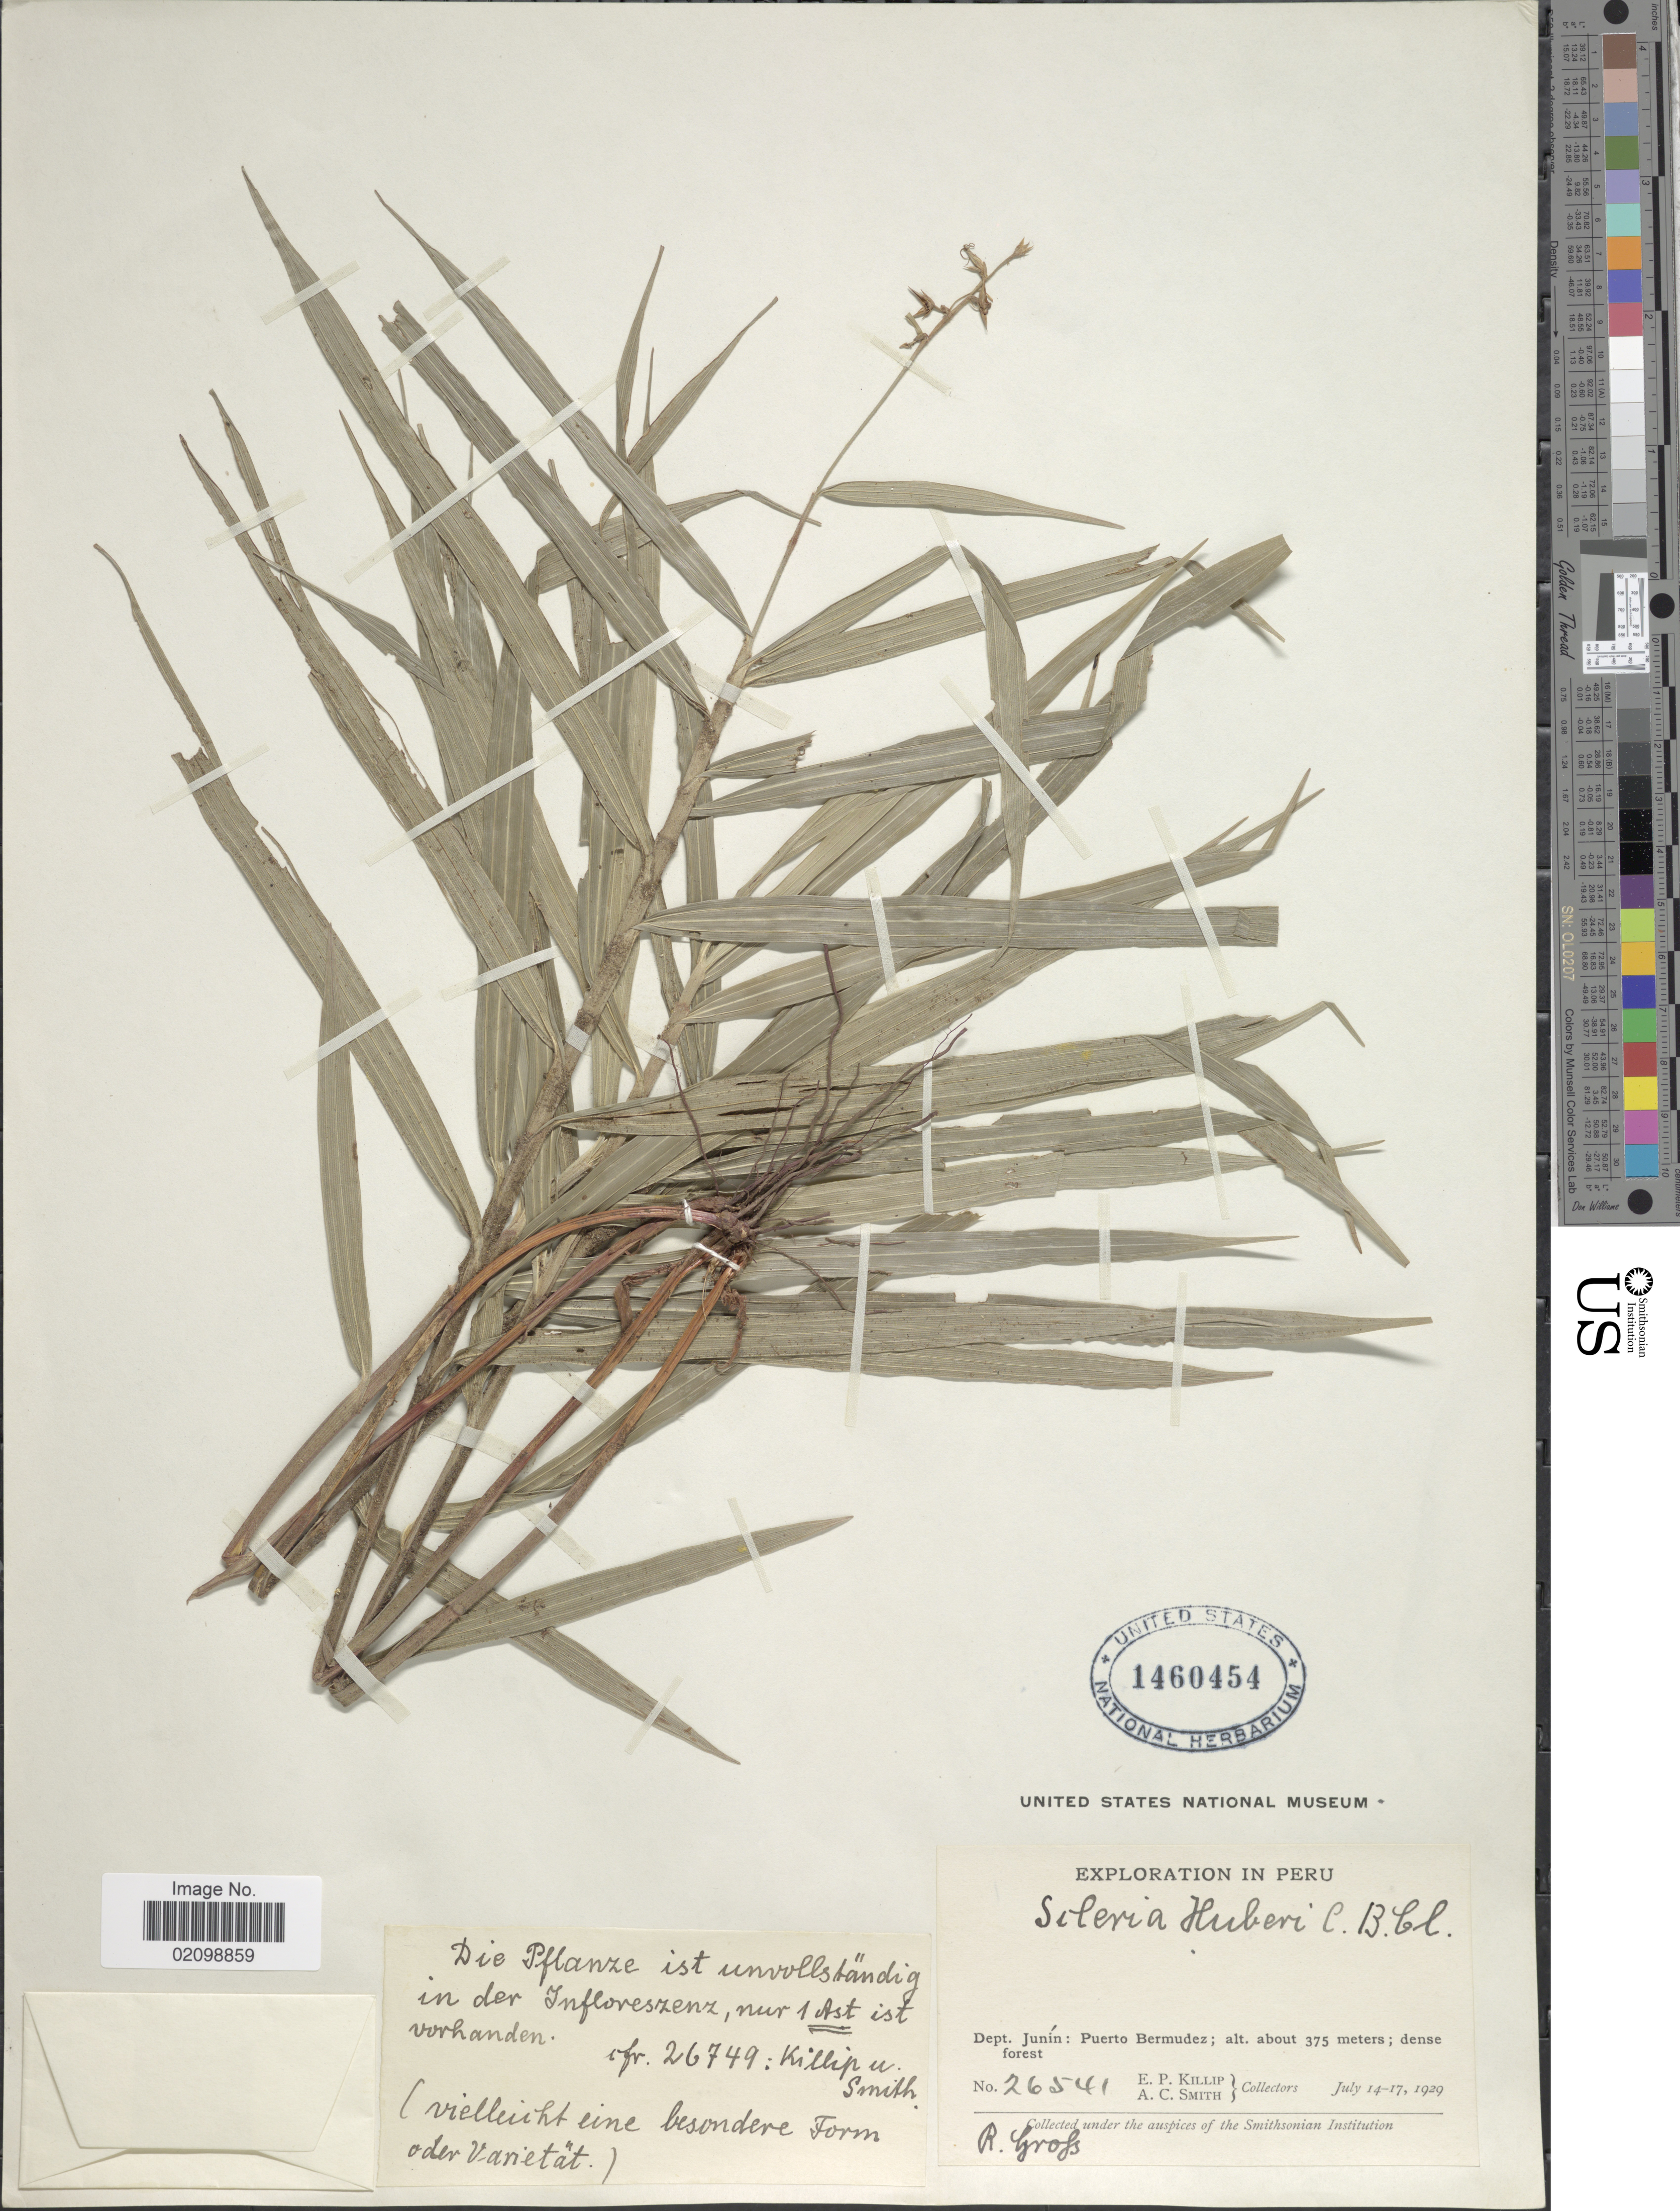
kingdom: Plantae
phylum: Tracheophyta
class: Liliopsida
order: Poales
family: Cyperaceae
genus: Scleria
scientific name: Scleria huberi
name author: C.B. Clarke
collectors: E. P. Killip & A. C. Smith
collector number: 26541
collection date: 1929-07-14/1929-07-17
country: Peru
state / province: Junín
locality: Dept. Junin: Puerto Bermudez.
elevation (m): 375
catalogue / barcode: US 1460454